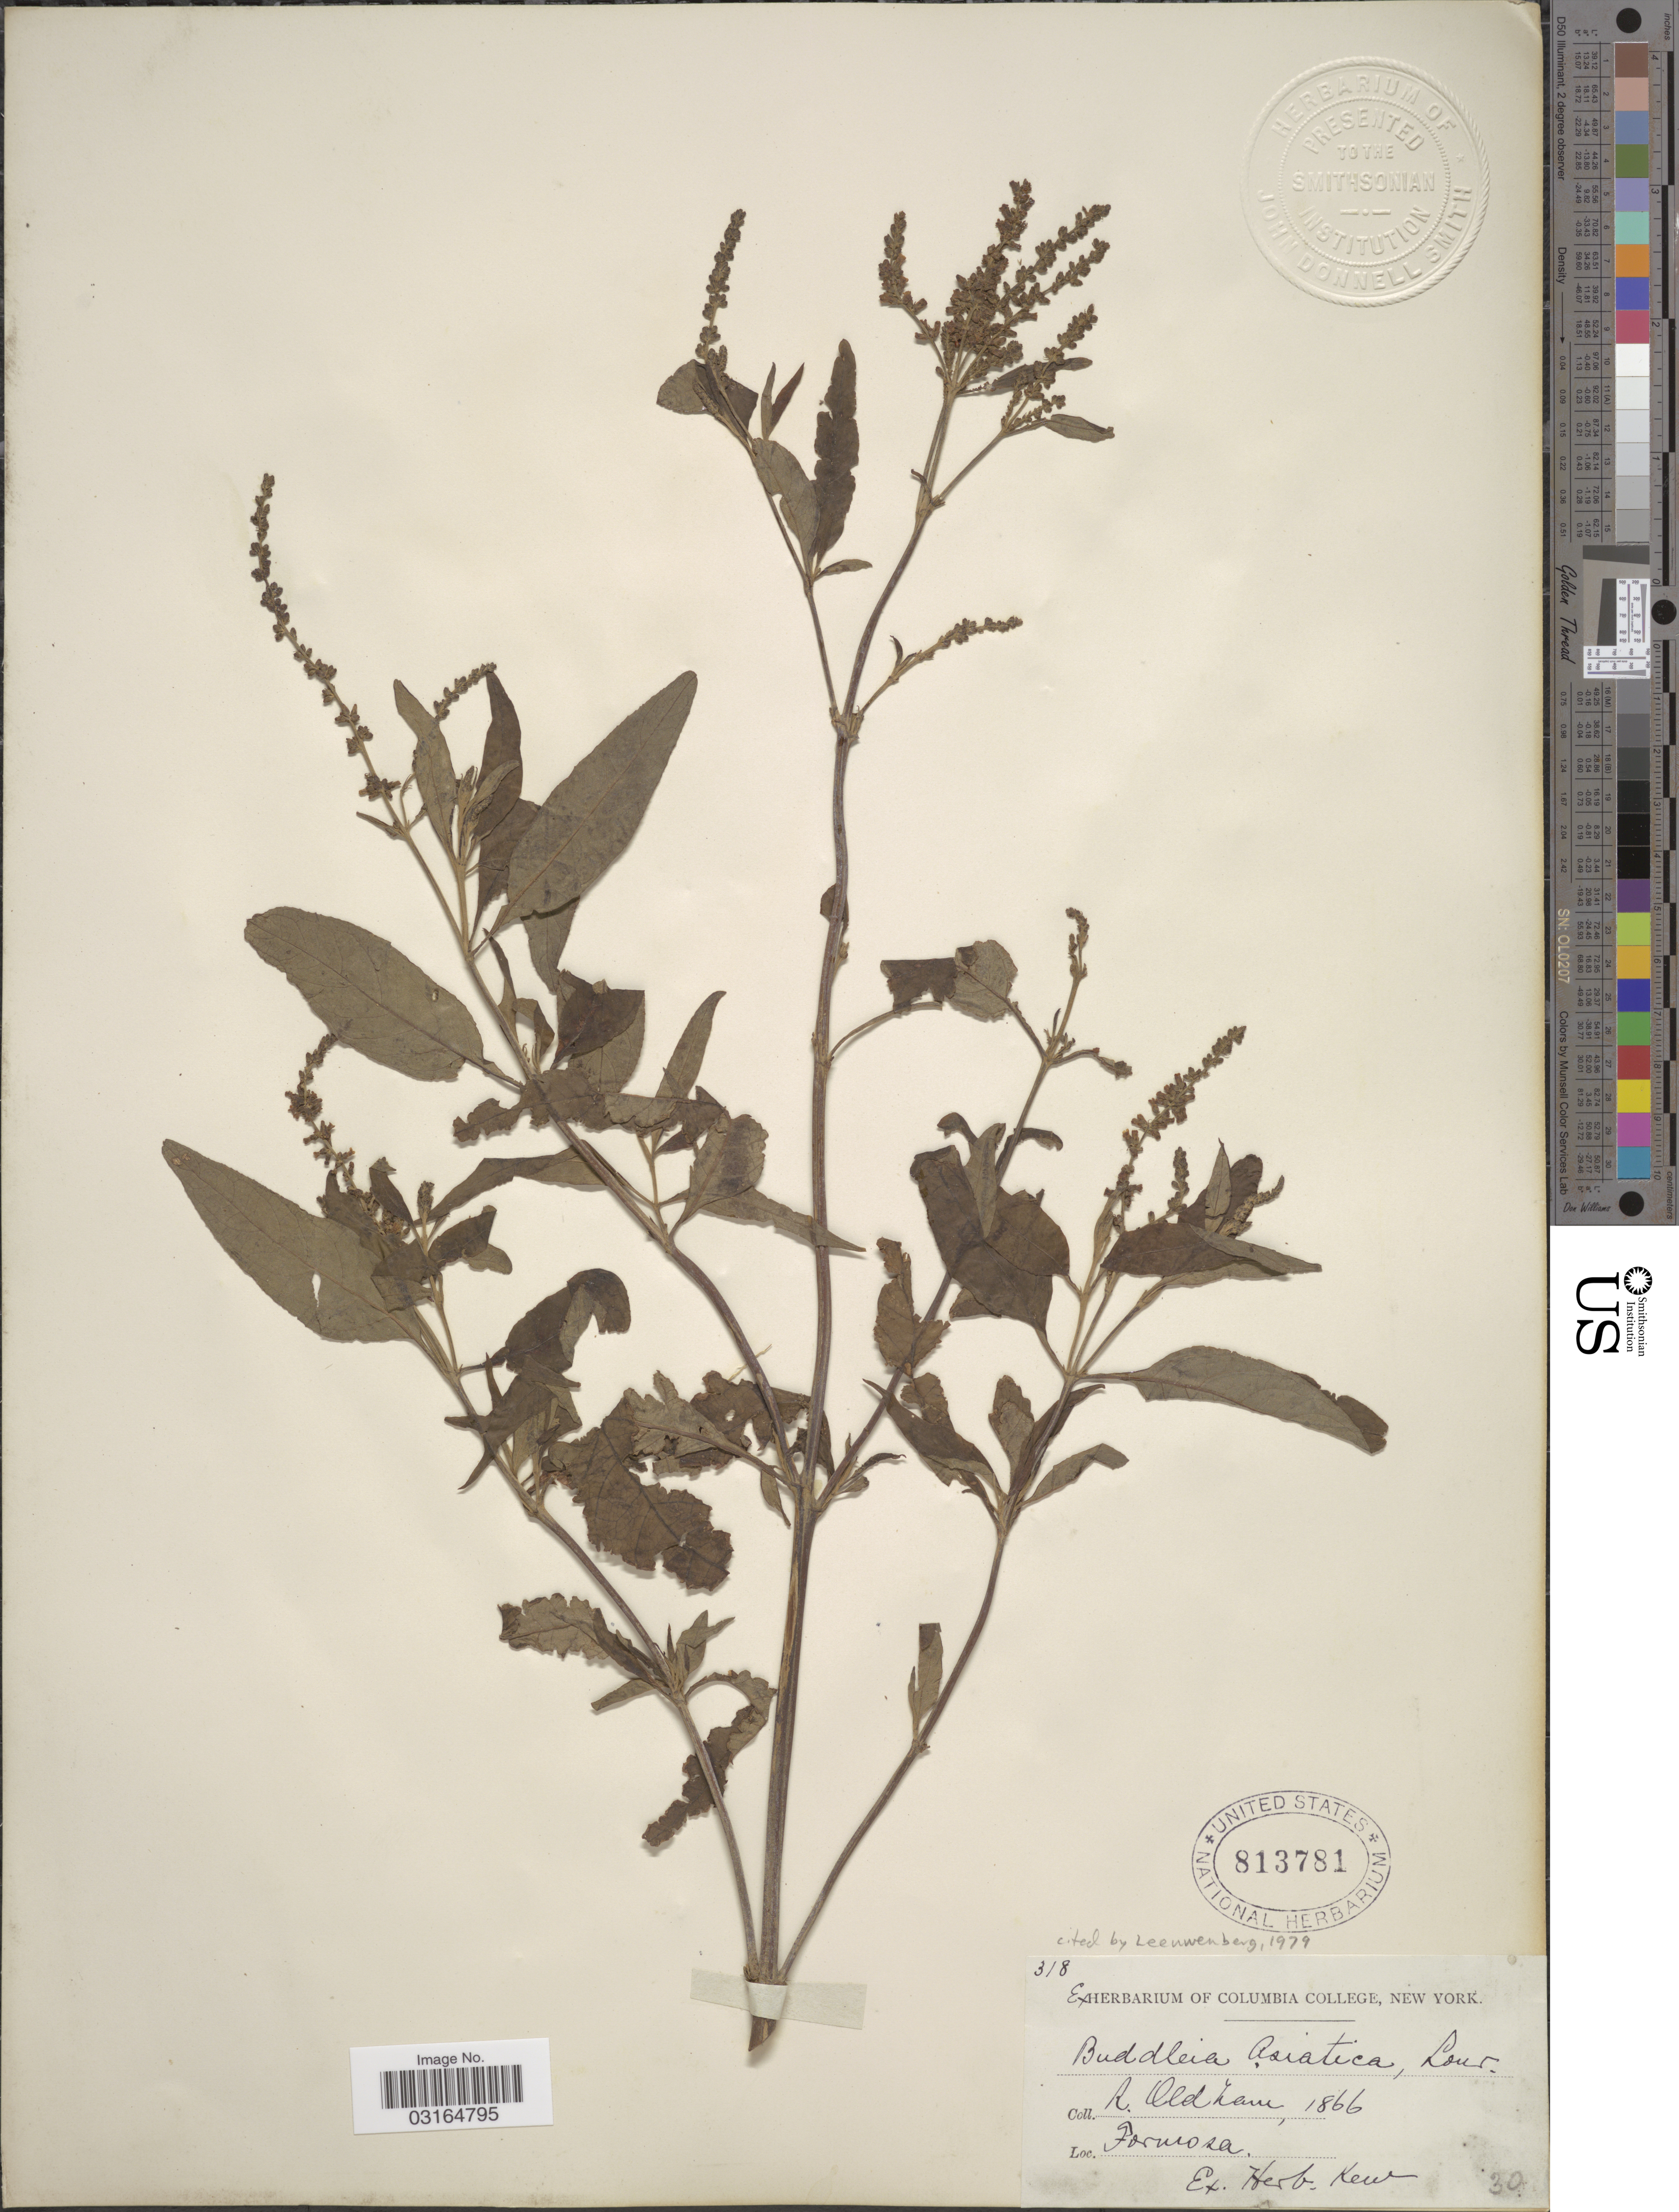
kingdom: Plantae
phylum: Tracheophyta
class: Magnoliopsida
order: Lamiales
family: Scrophulariaceae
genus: Buddleja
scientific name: Buddleja asiatica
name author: Lour.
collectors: R. Oldham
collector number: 318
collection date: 1866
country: Taiwan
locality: Formosa.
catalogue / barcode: US 813781